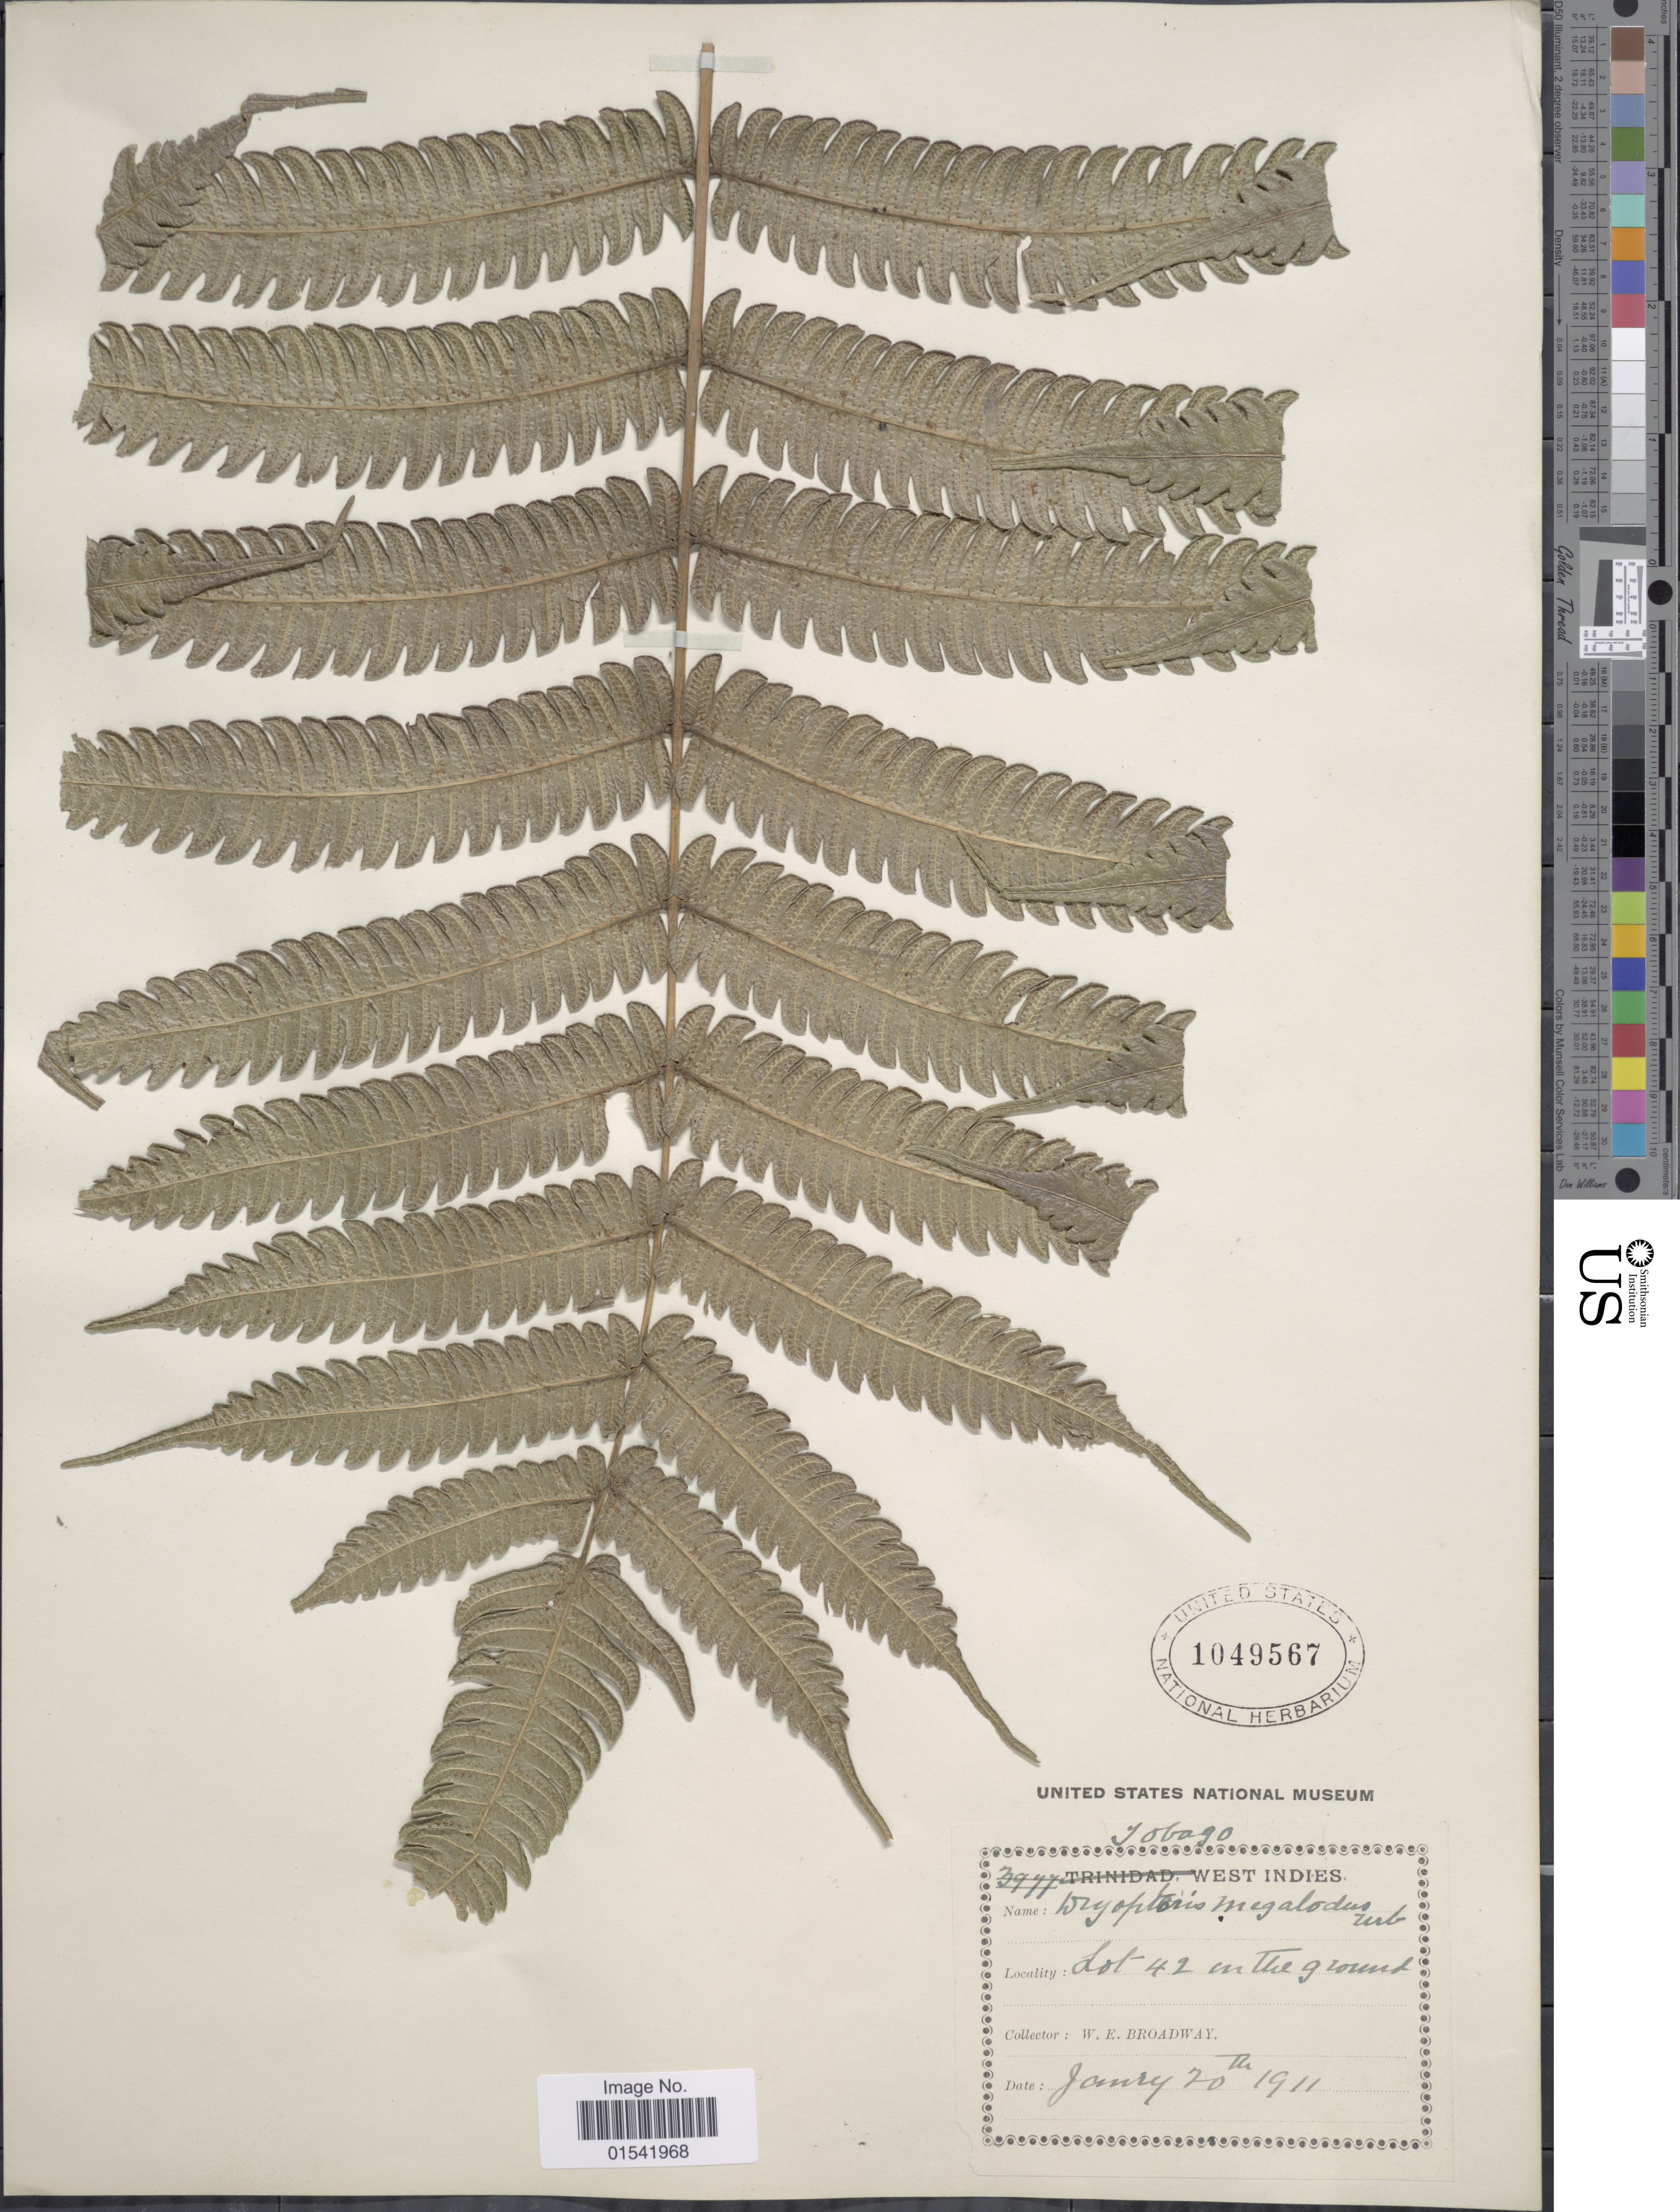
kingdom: Plantae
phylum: Tracheophyta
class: Polypodiopsida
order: Polypodiales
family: Thelypteridaceae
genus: Steiropteris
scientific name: Steiropteris glandulosa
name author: (Hook. f.) Pic. Serm.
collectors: W. E. Broadway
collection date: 1911-01-20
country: Trinidad and Tobago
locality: Tobago, Lot 42 on the ground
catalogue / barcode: US 1049567